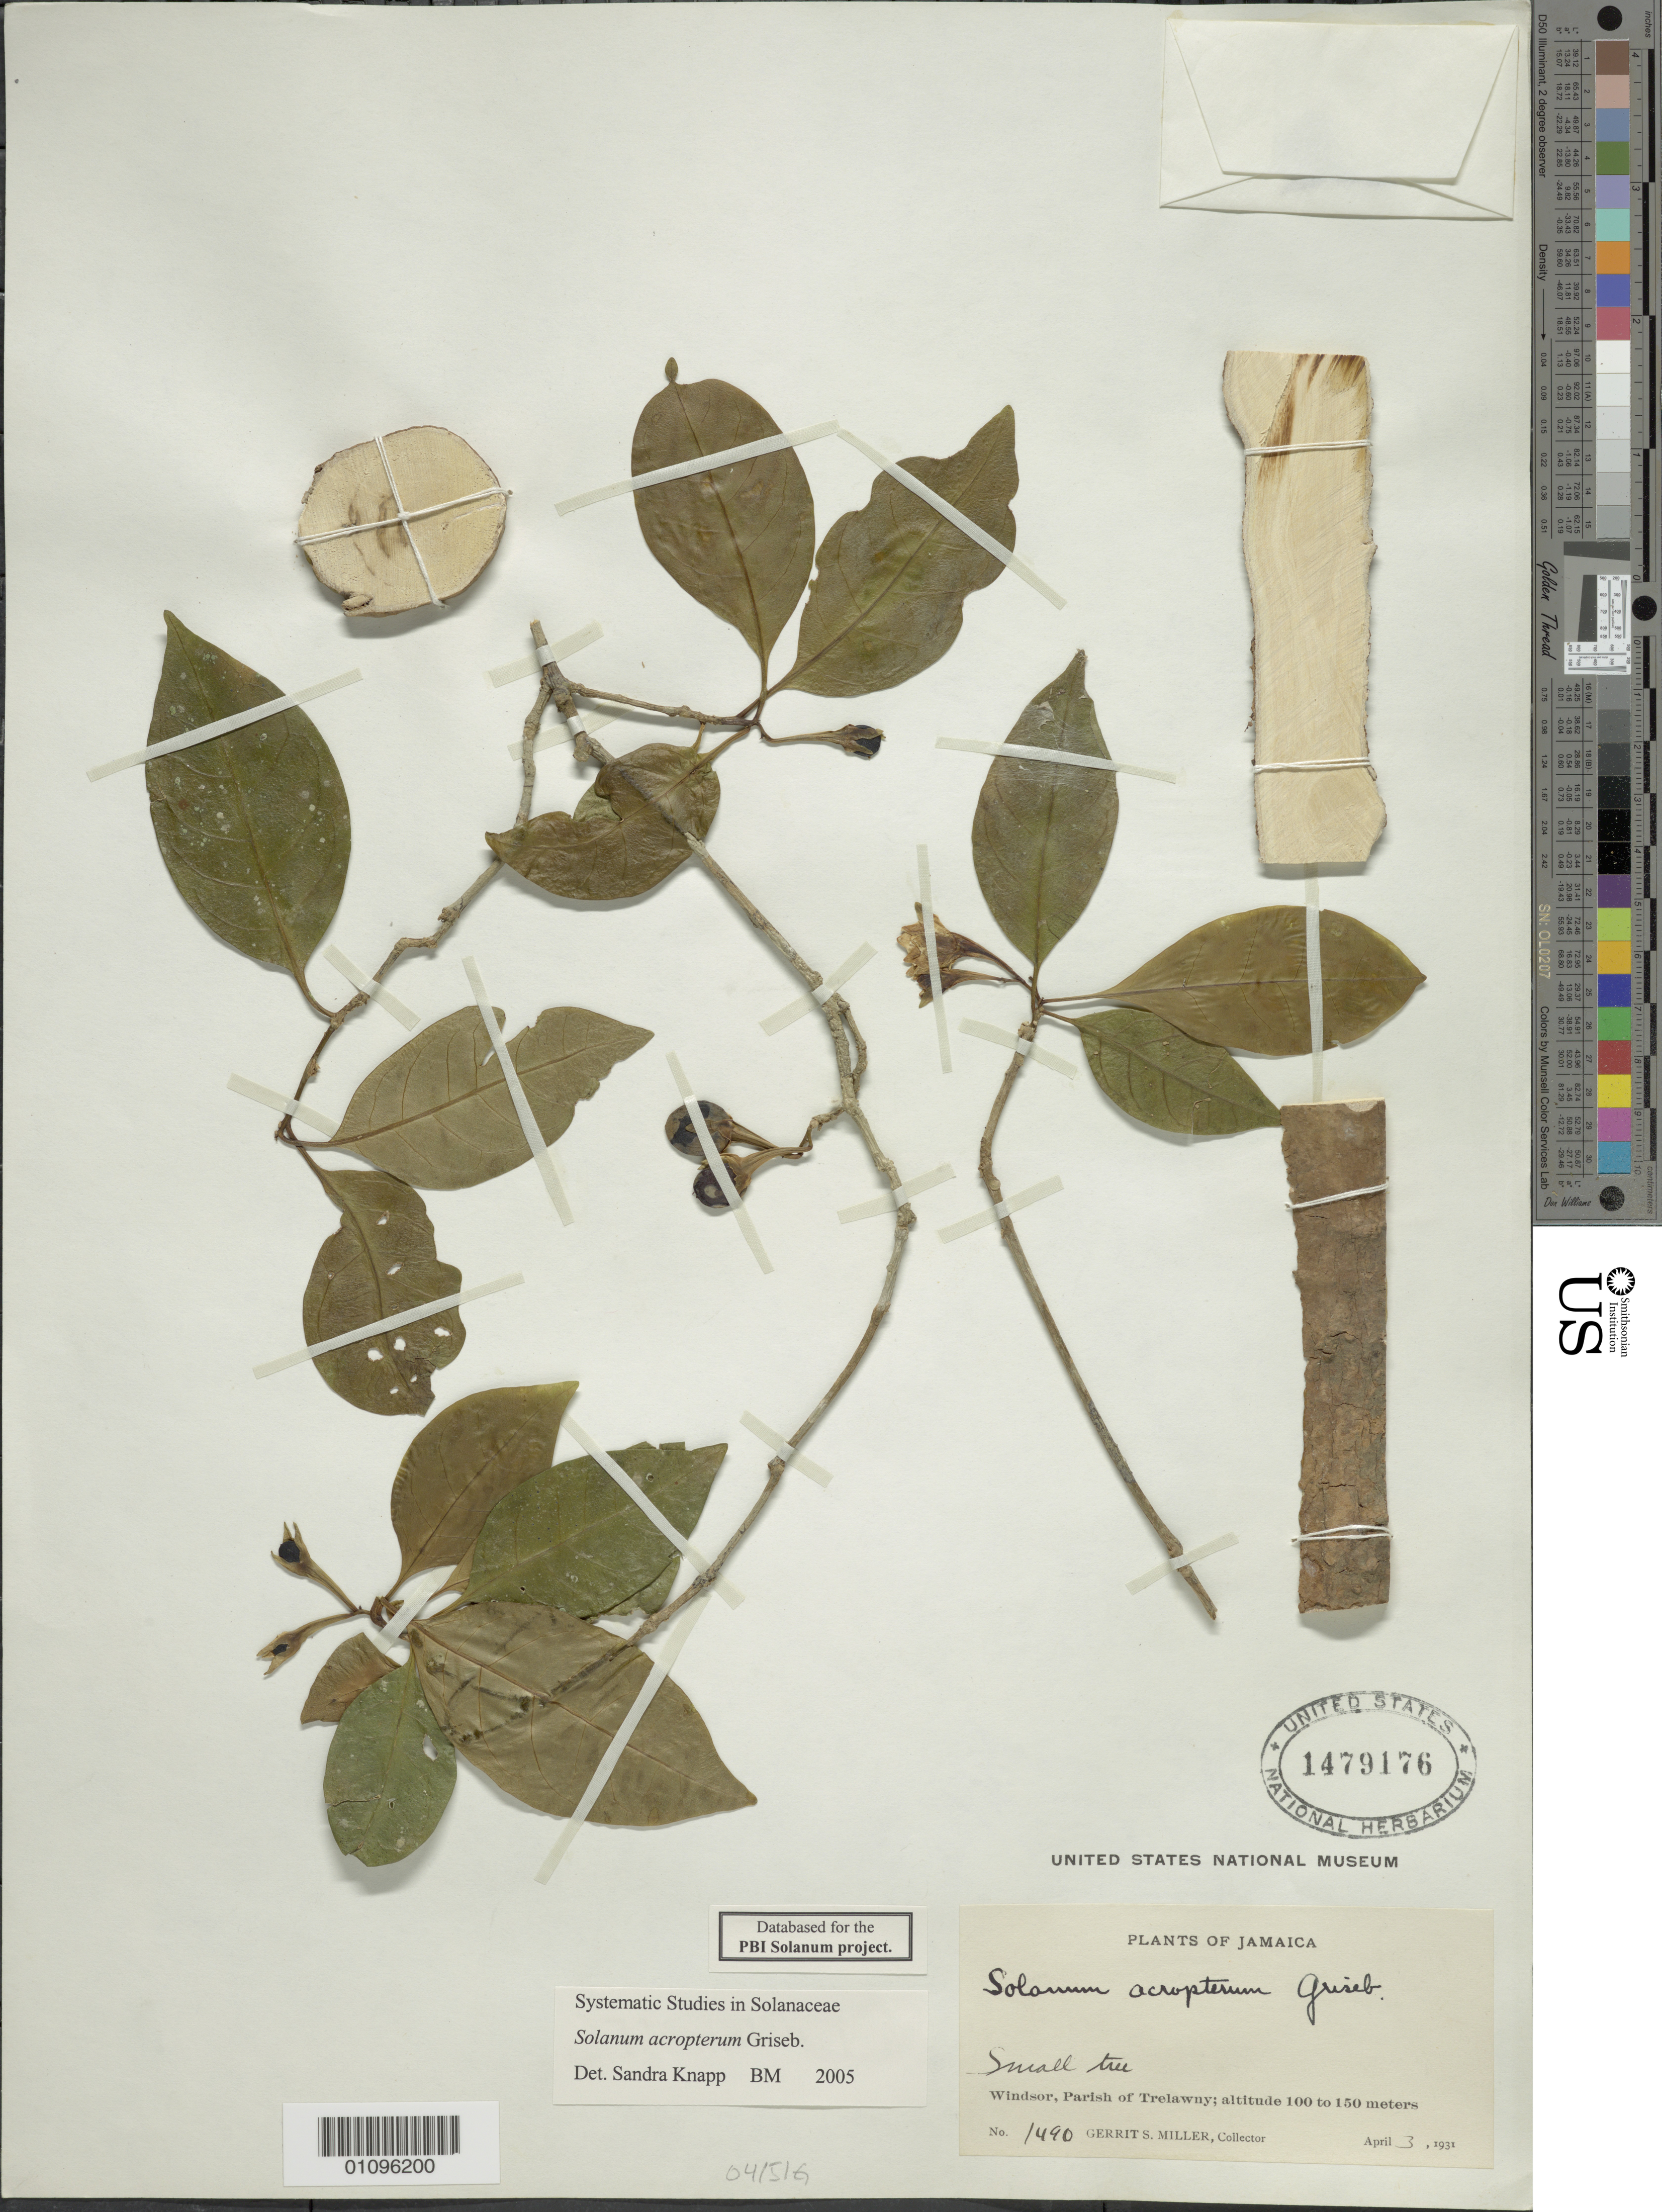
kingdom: Plantae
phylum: Tracheophyta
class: Magnoliopsida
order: Solanales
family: Solanaceae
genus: Solanum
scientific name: Solanum acropterum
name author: Griseb.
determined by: Knapp, S. D.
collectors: G. S. Miller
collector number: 1490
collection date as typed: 3 Apr 1931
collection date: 1931-04-03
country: Jamaica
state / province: Trelawny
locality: Windsor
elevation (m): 100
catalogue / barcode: US 1479176